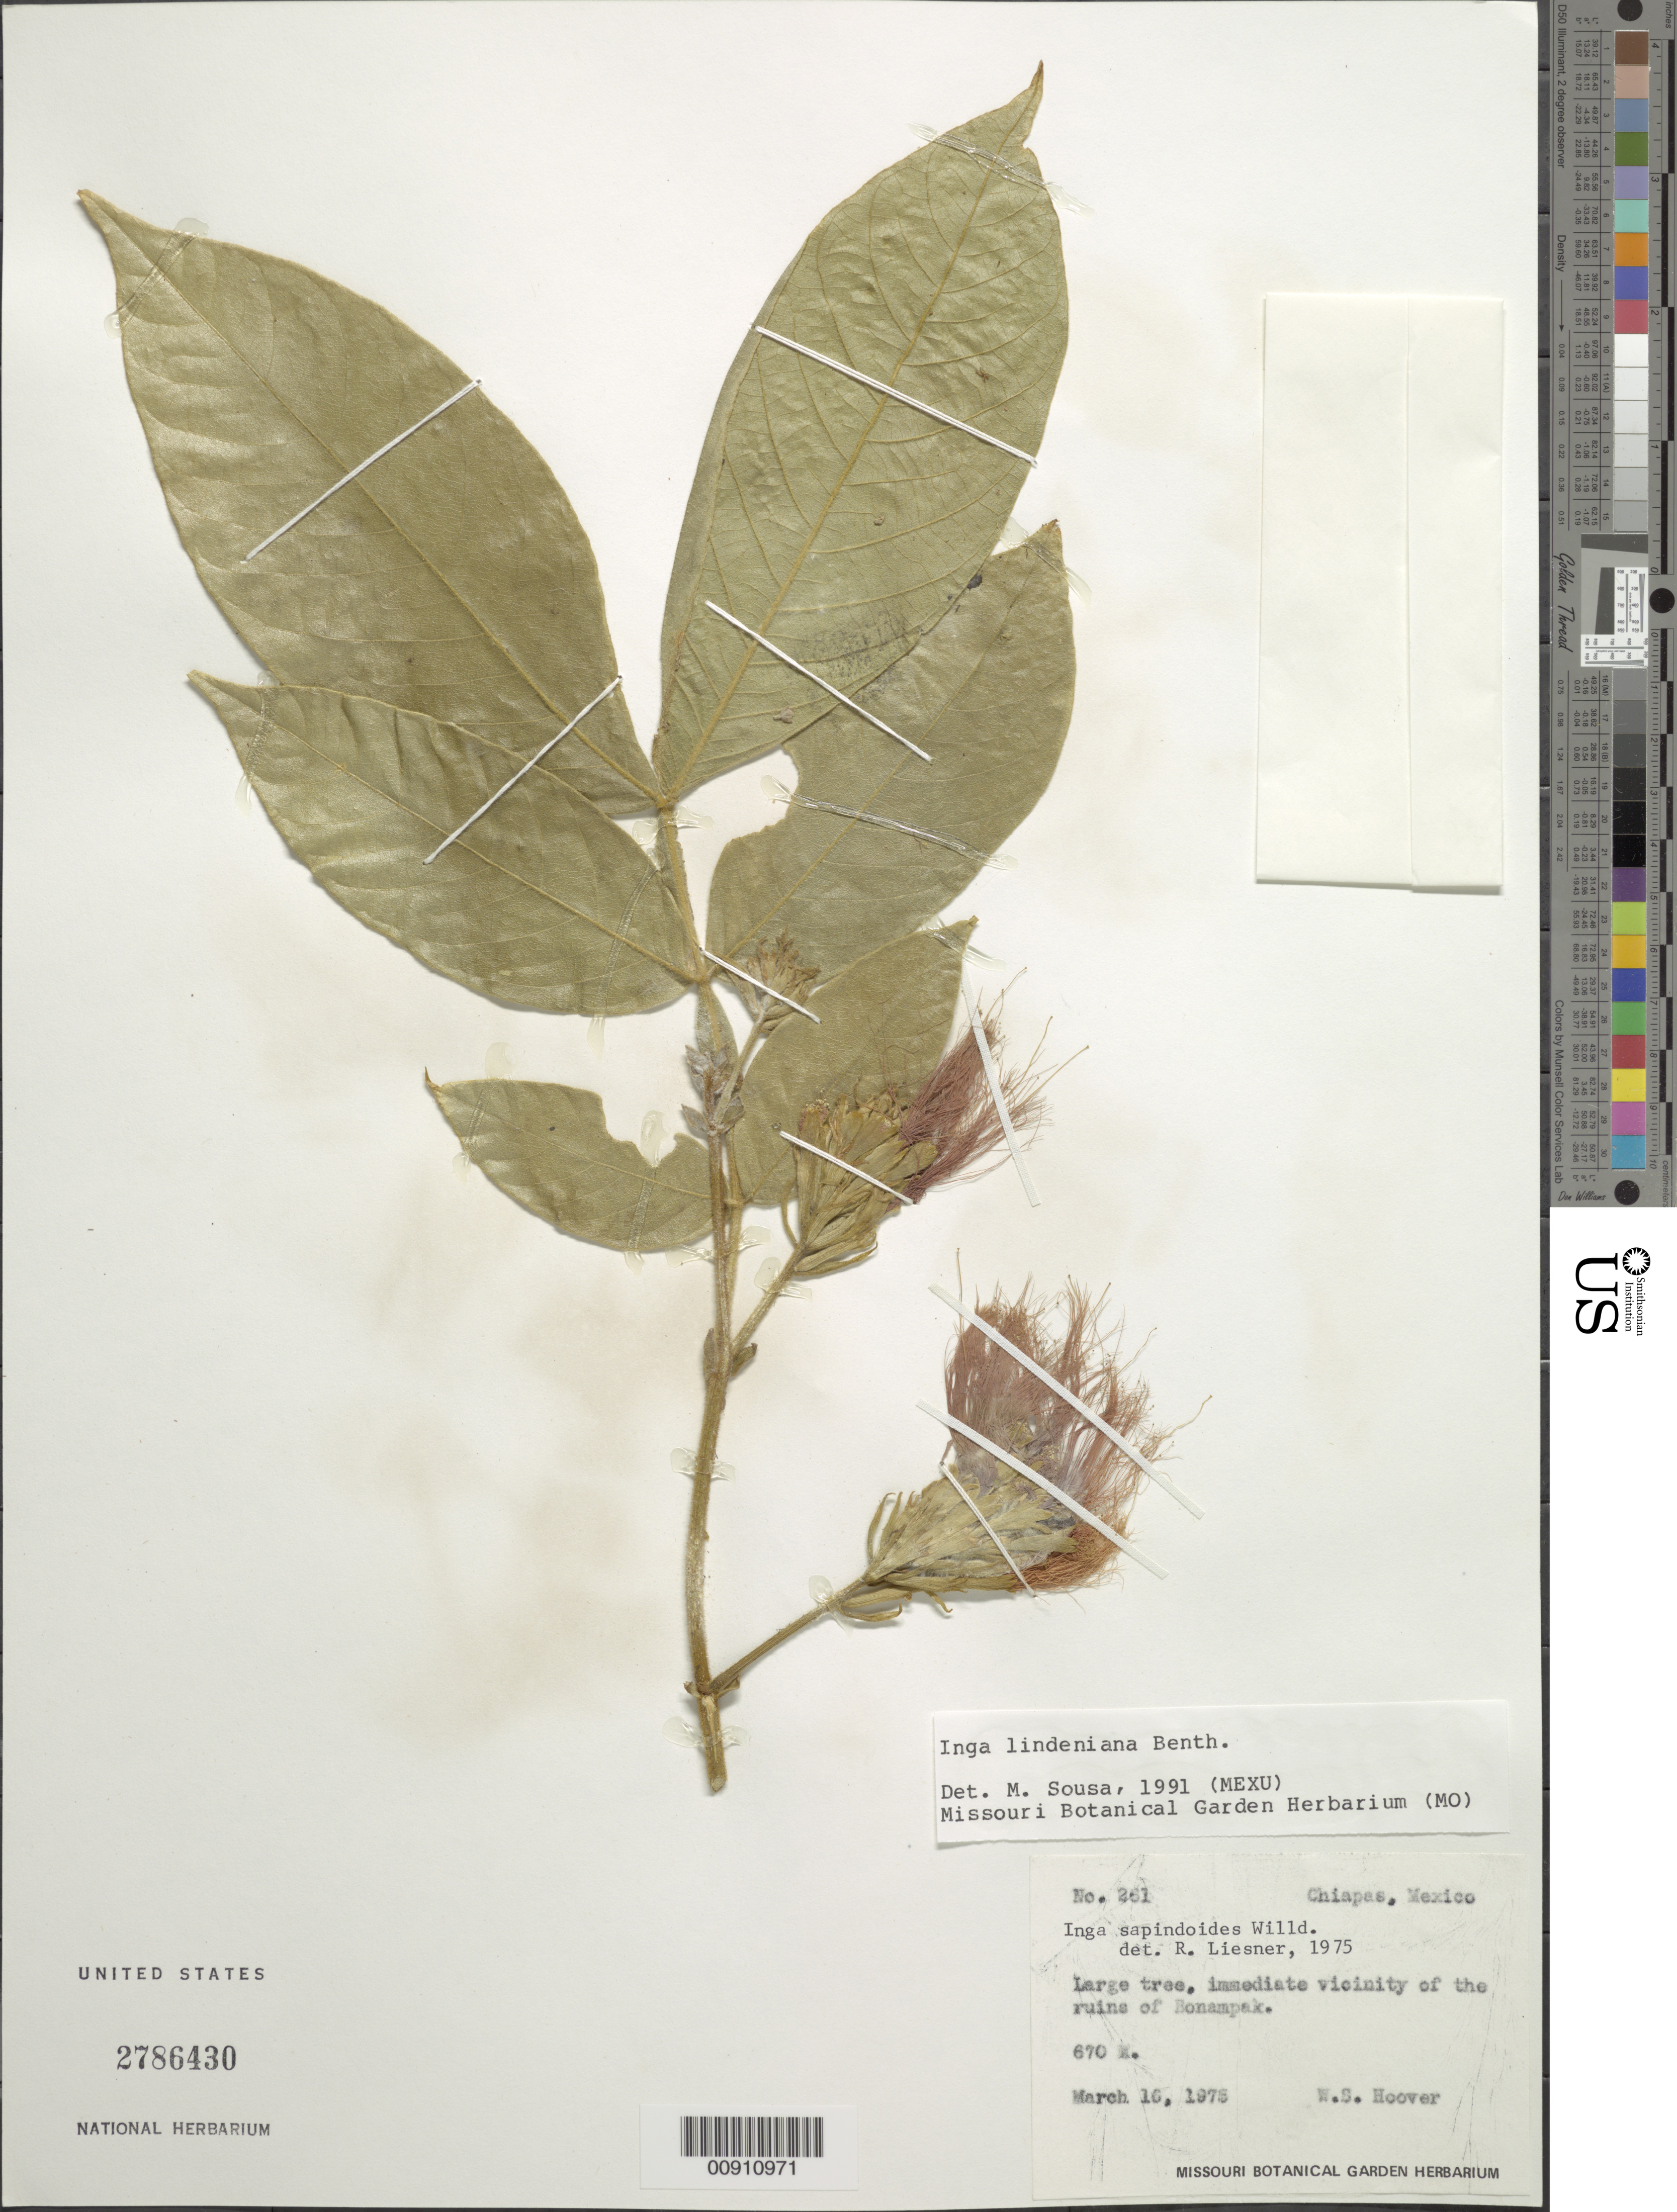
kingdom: Plantae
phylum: Tracheophyta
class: Magnoliopsida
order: Fabales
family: Fabaceae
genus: Inga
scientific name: Inga lindeniana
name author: Benth.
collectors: W. S. Hoover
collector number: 261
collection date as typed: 16 Mar 1975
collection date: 1975-03-16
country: Mexico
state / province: Chiapas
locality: Immediate vicinity of the ruins of Bonampak, Chiapas.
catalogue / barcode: US 2786430